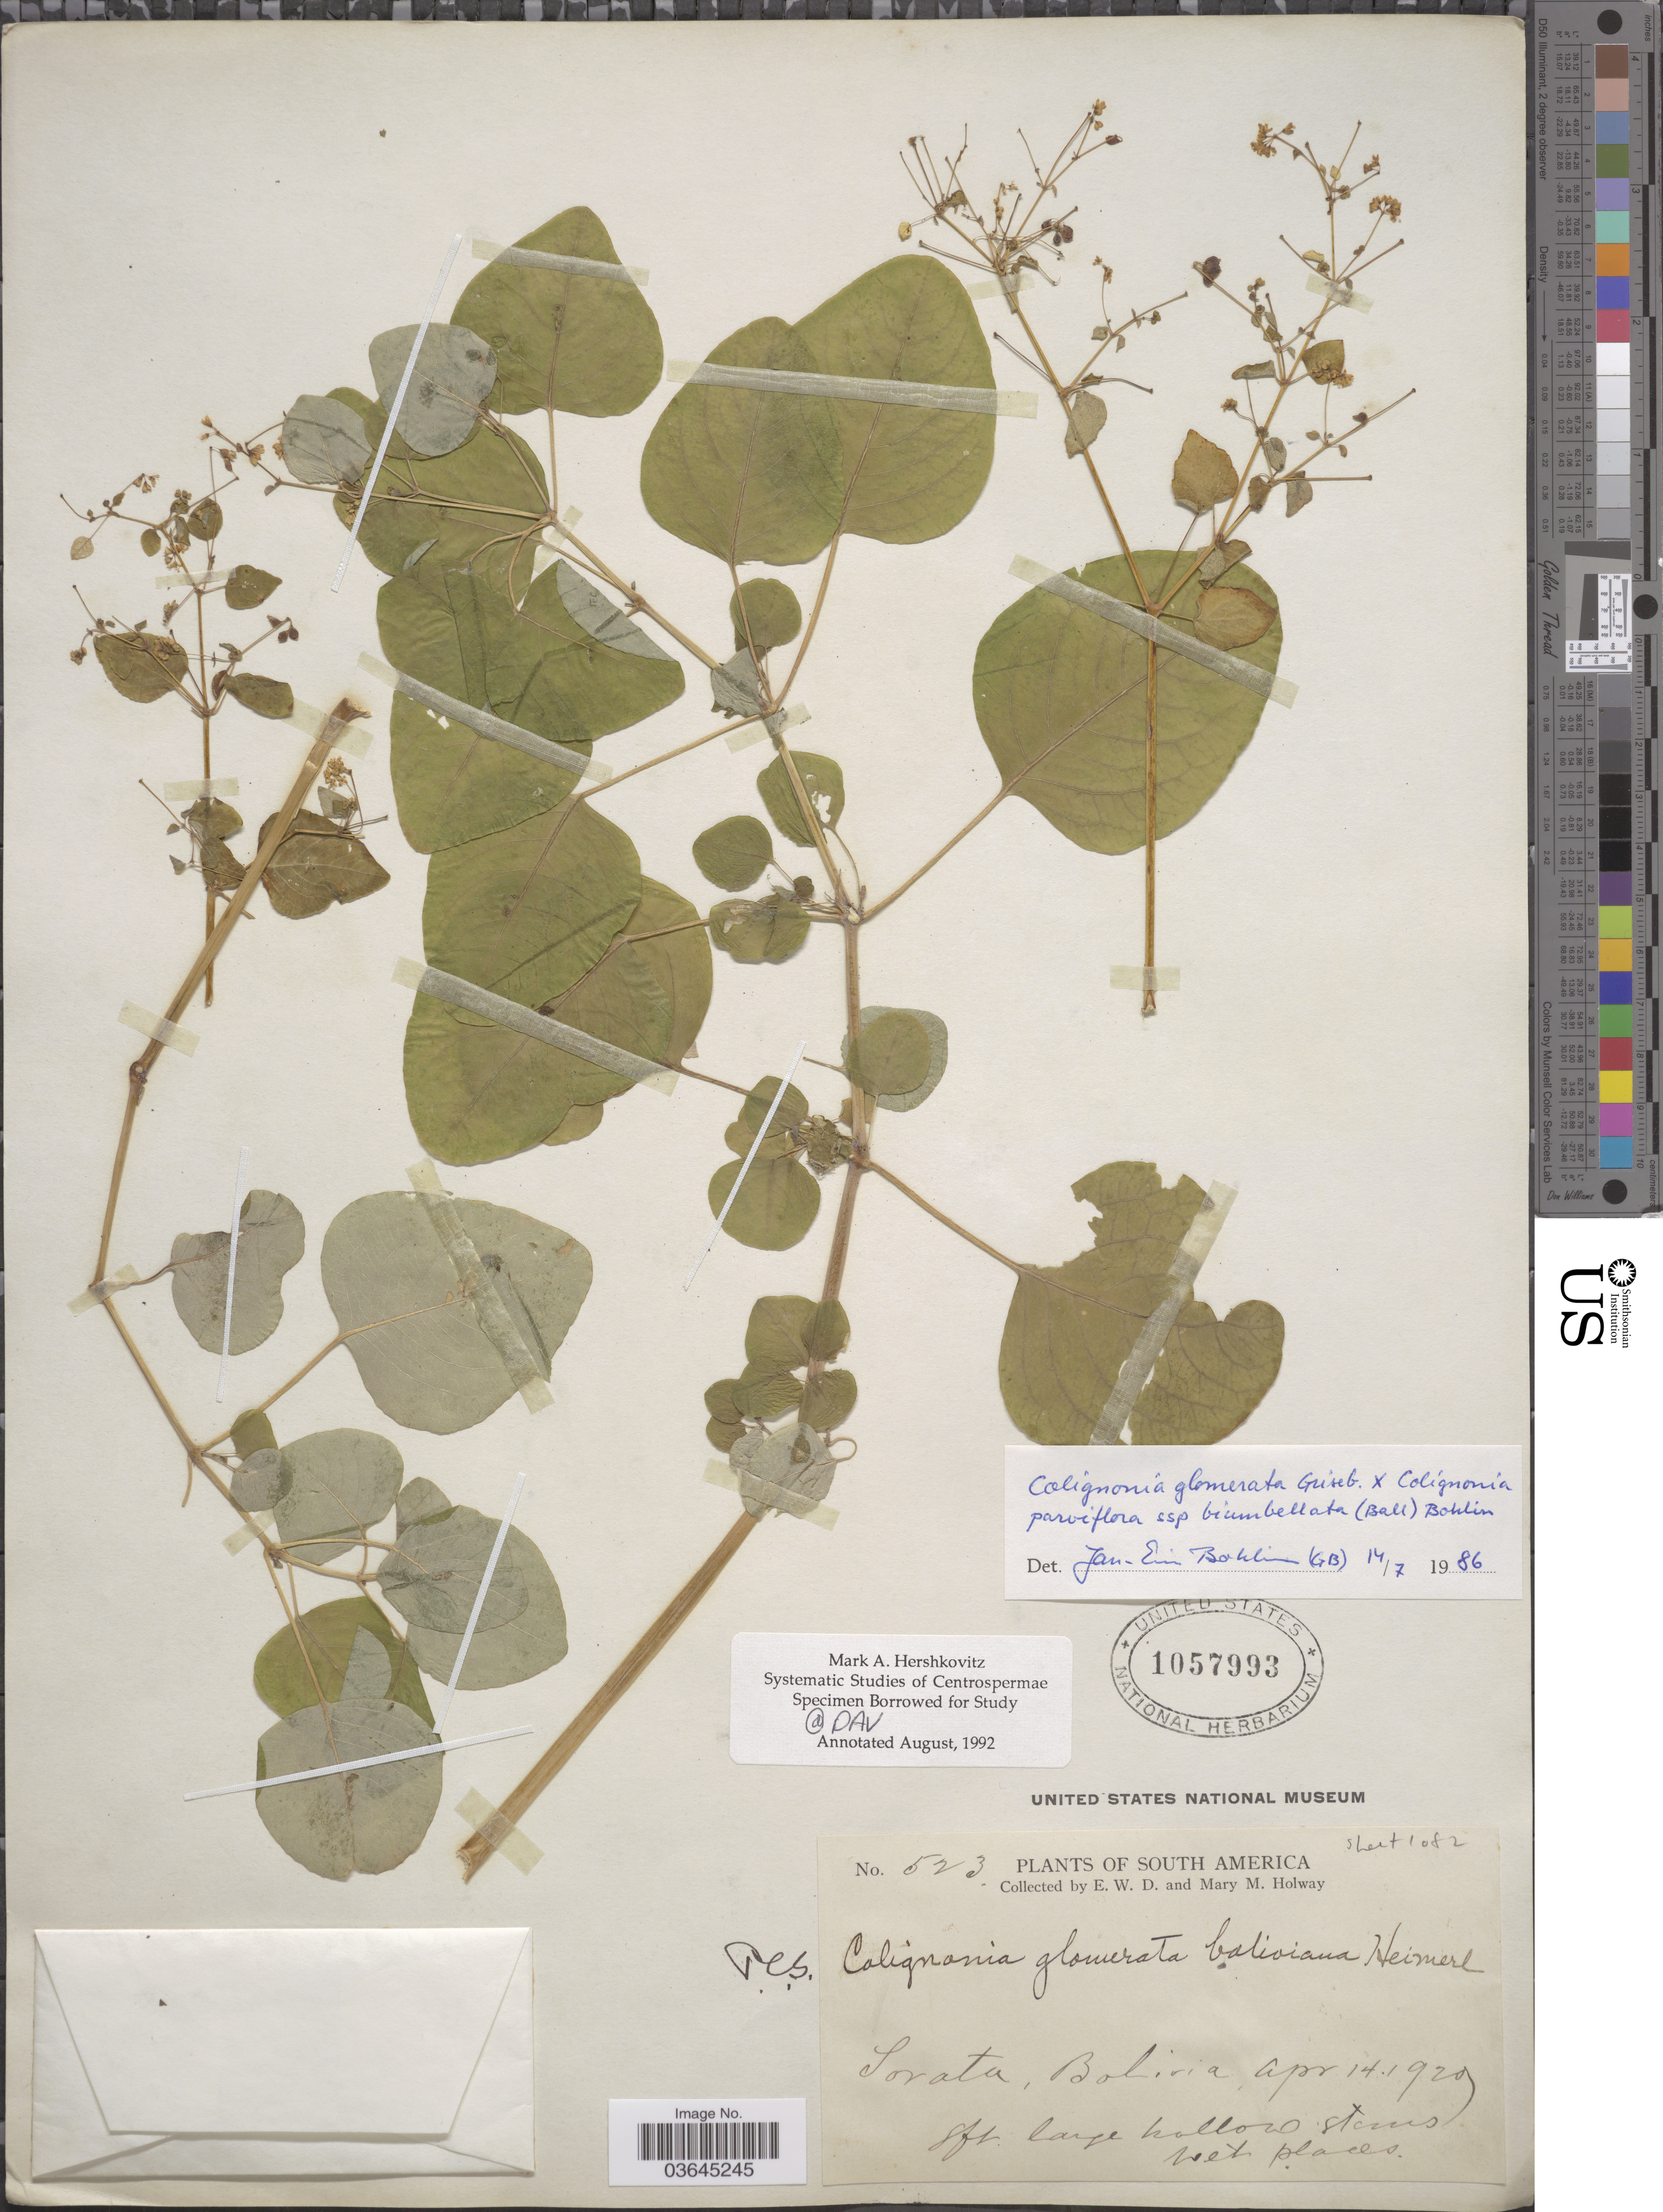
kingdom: Plantae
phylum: Tracheophyta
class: Magnoliopsida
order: Caryophyllales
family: Nyctaginaceae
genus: Colignonia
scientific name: Colignonia glomerata var. glomerata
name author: Griseb.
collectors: E. W. D. Holway & M. M. Holway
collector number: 523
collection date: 1929-04-14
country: Bolivia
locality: Sorata.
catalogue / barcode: US 1057993